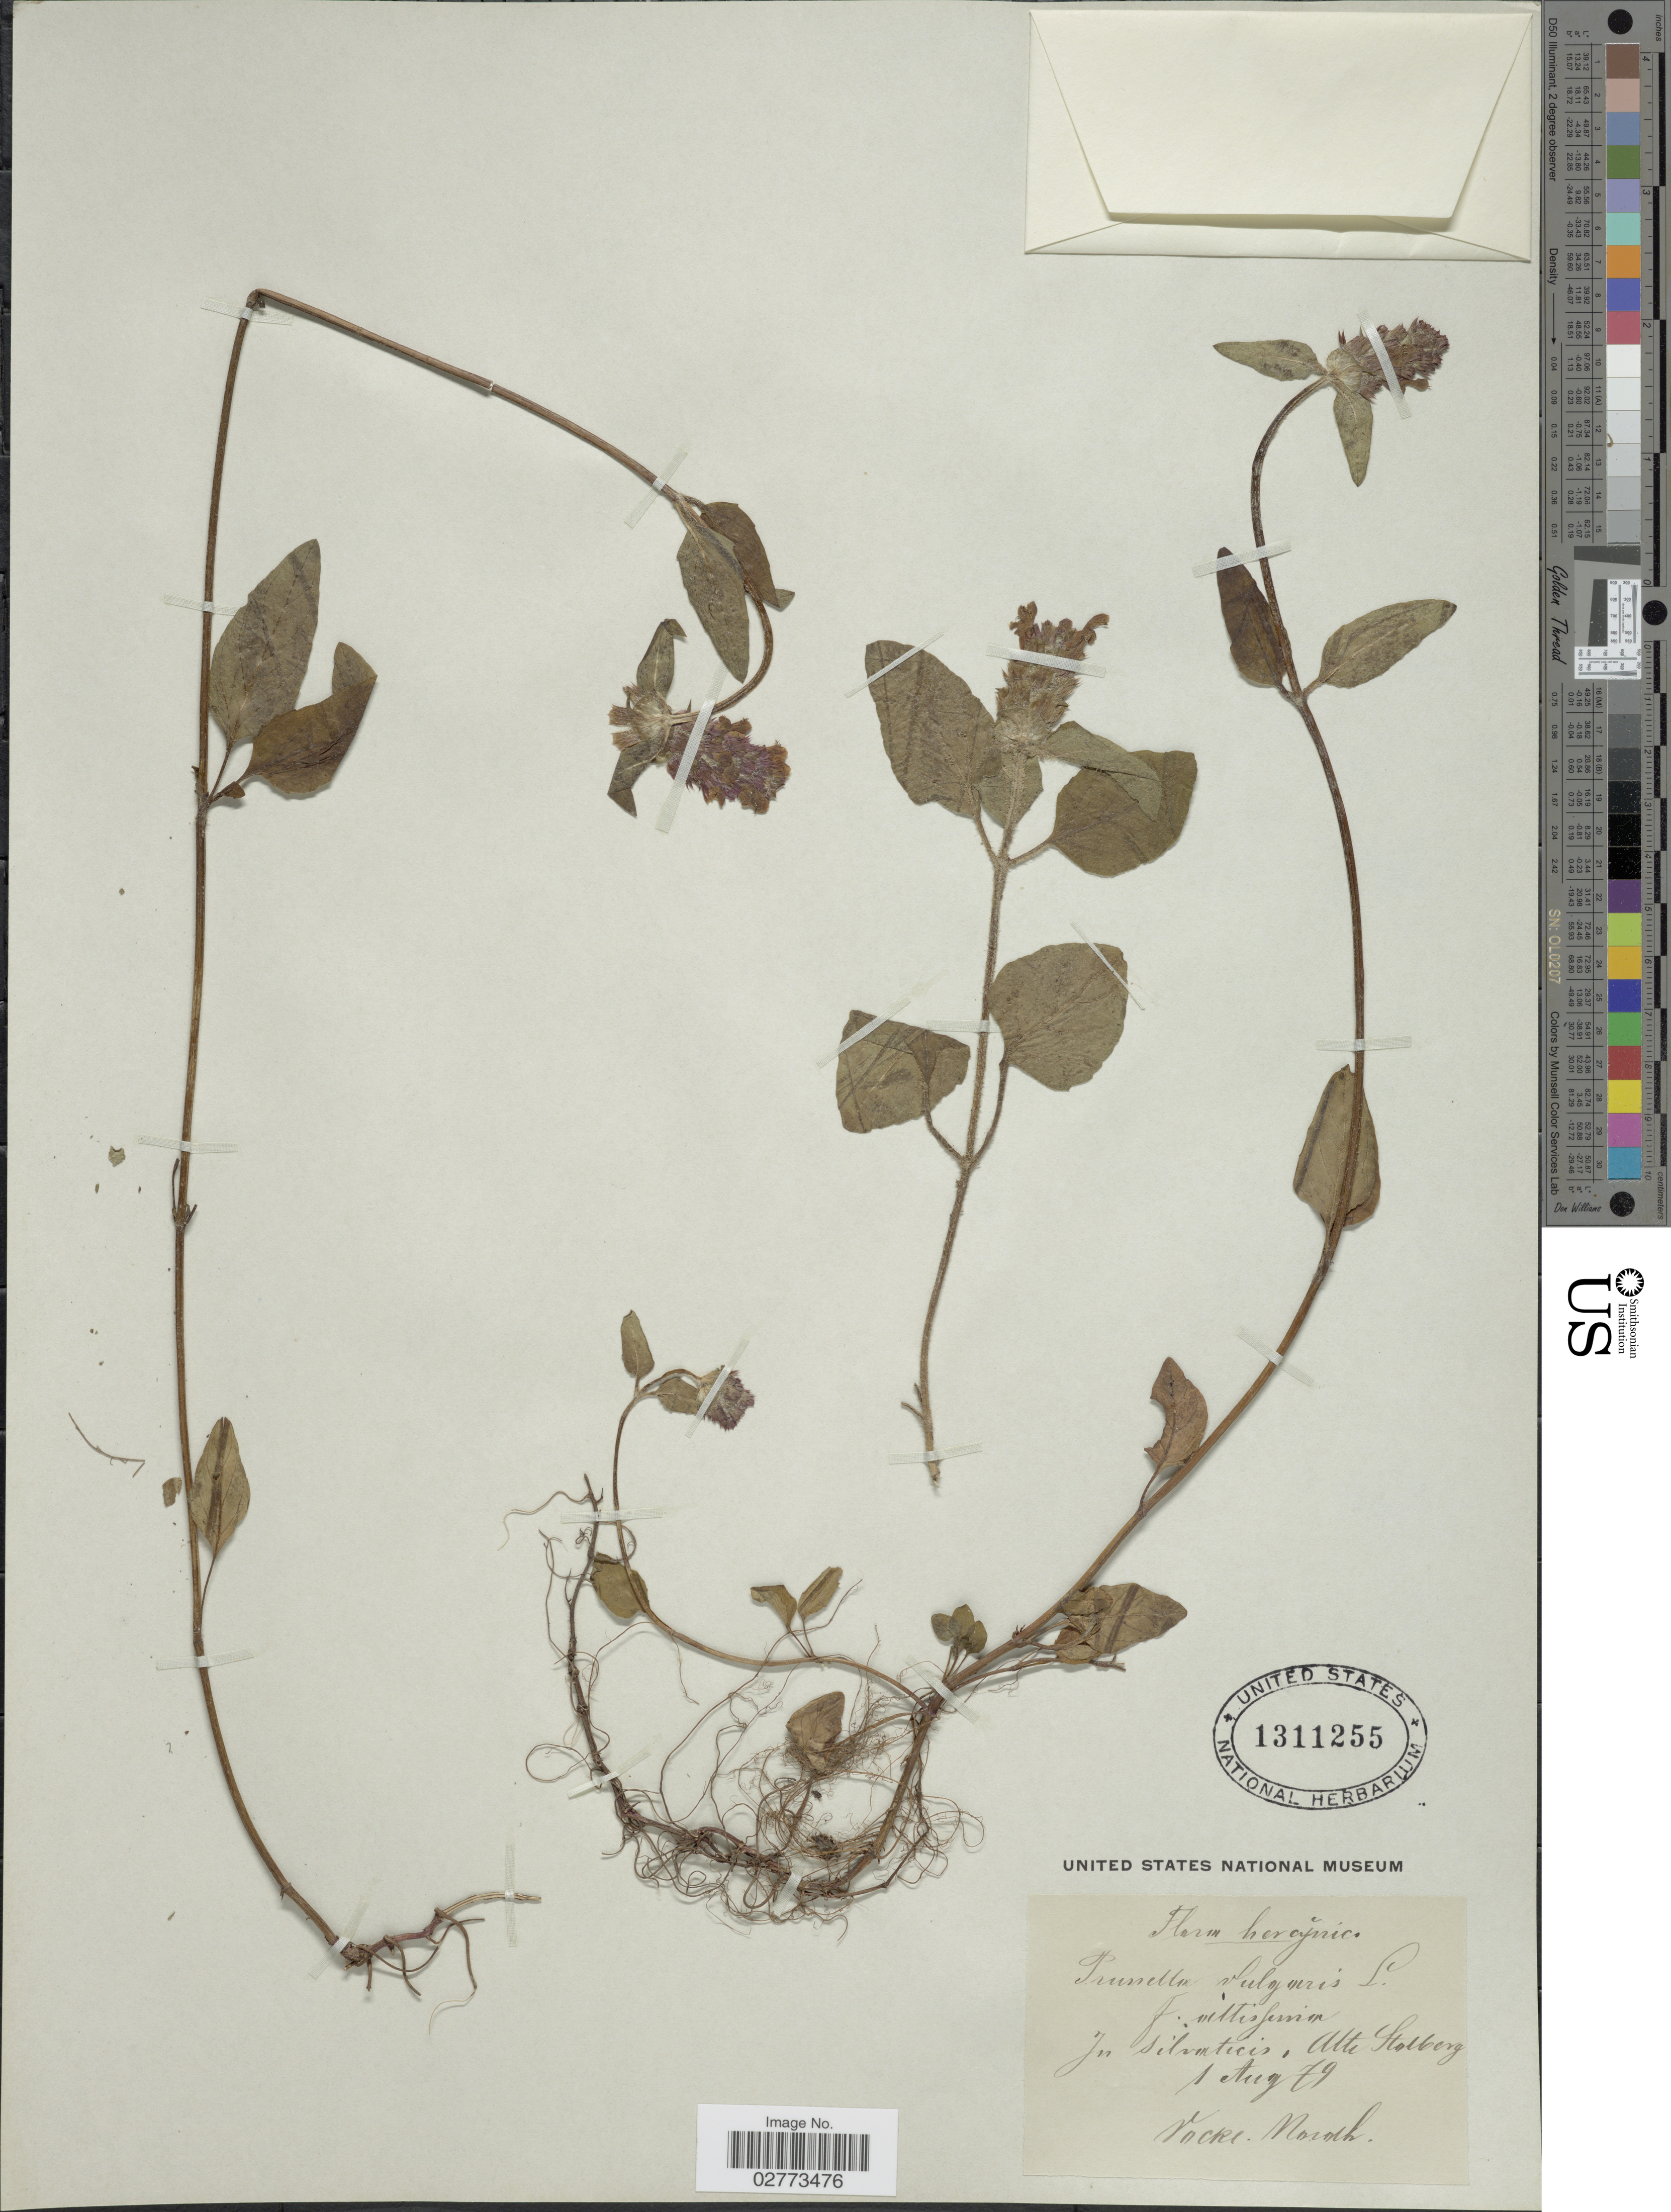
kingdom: Plantae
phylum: Tracheophyta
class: Magnoliopsida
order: Lamiales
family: Lamiaceae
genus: Prunella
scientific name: Prunella vulgaris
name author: L.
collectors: R. Nordhagen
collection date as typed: Transcribed d/m/y: 1/8/79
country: Germany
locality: In silvaticis, Alte Stolberg.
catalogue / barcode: US 1311255